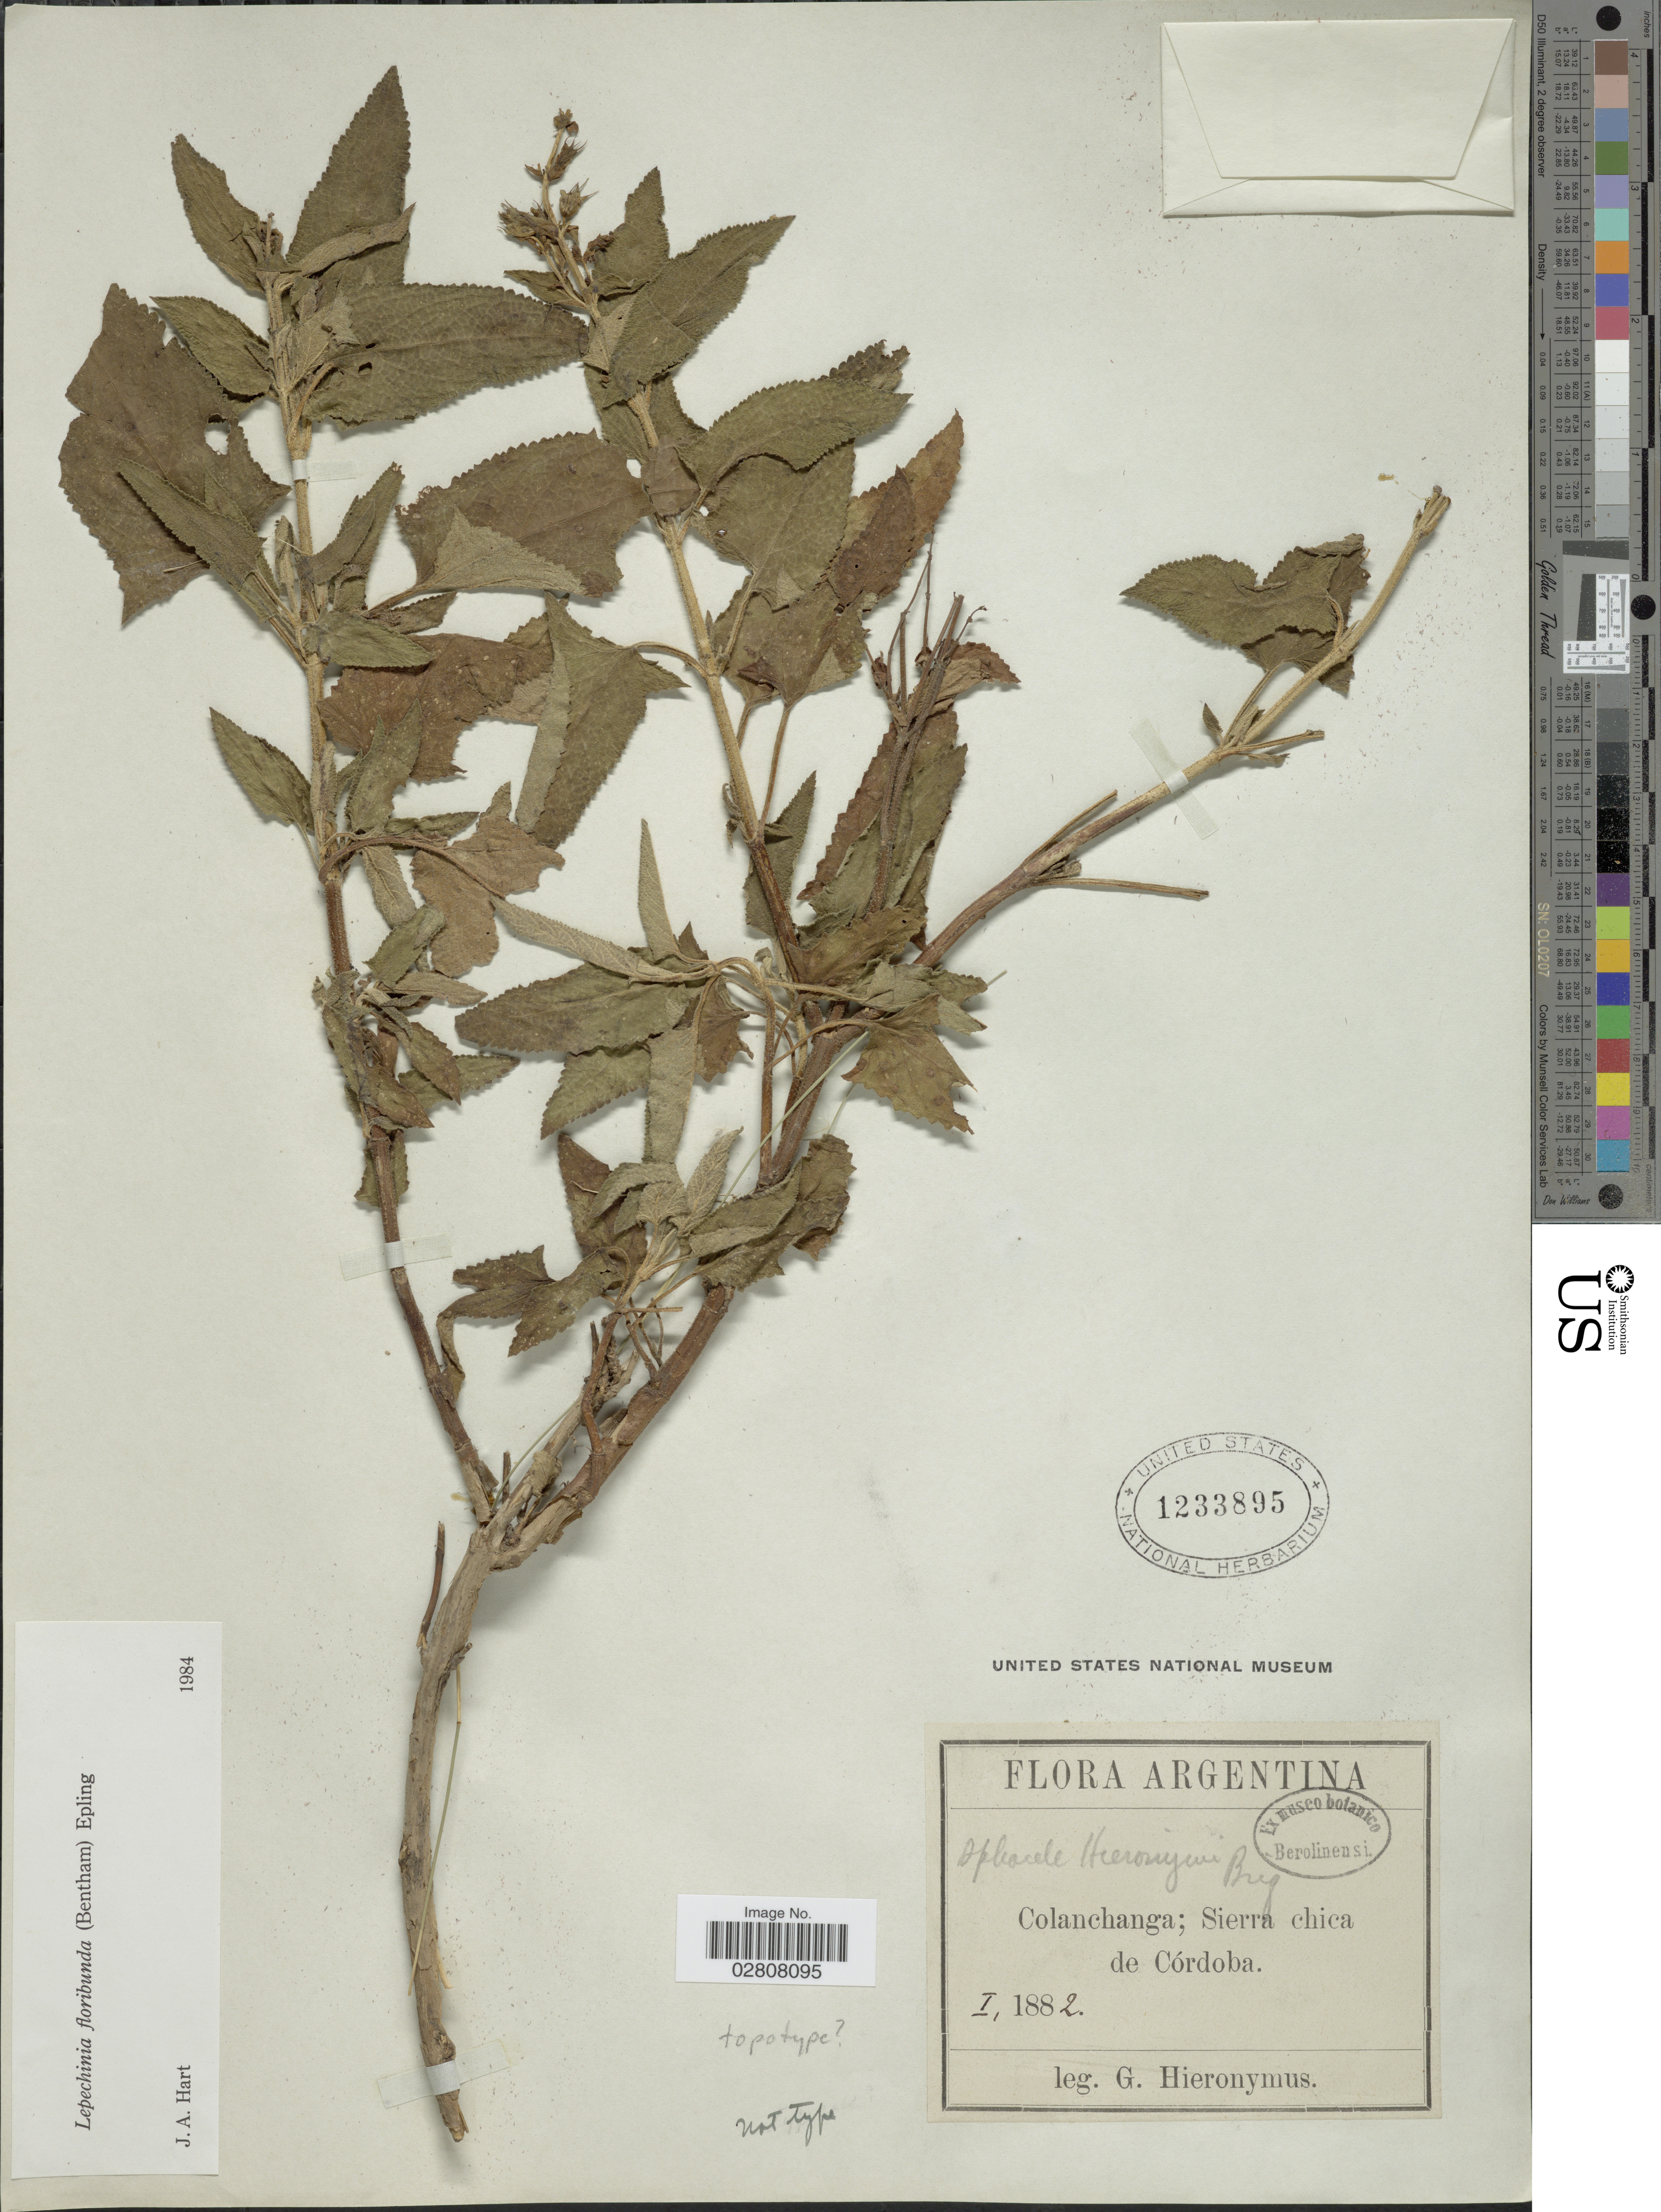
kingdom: Plantae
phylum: Tracheophyta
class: Magnoliopsida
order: Lamiales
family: Lamiaceae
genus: Lepechinia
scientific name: Lepechinia floribunda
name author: (Benth.) Epling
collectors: G. H. Hieronymus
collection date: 1882-01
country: Argentina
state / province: Cordoba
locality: Colanchanga; Sierra chica de Córdoba.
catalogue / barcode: US 1233895